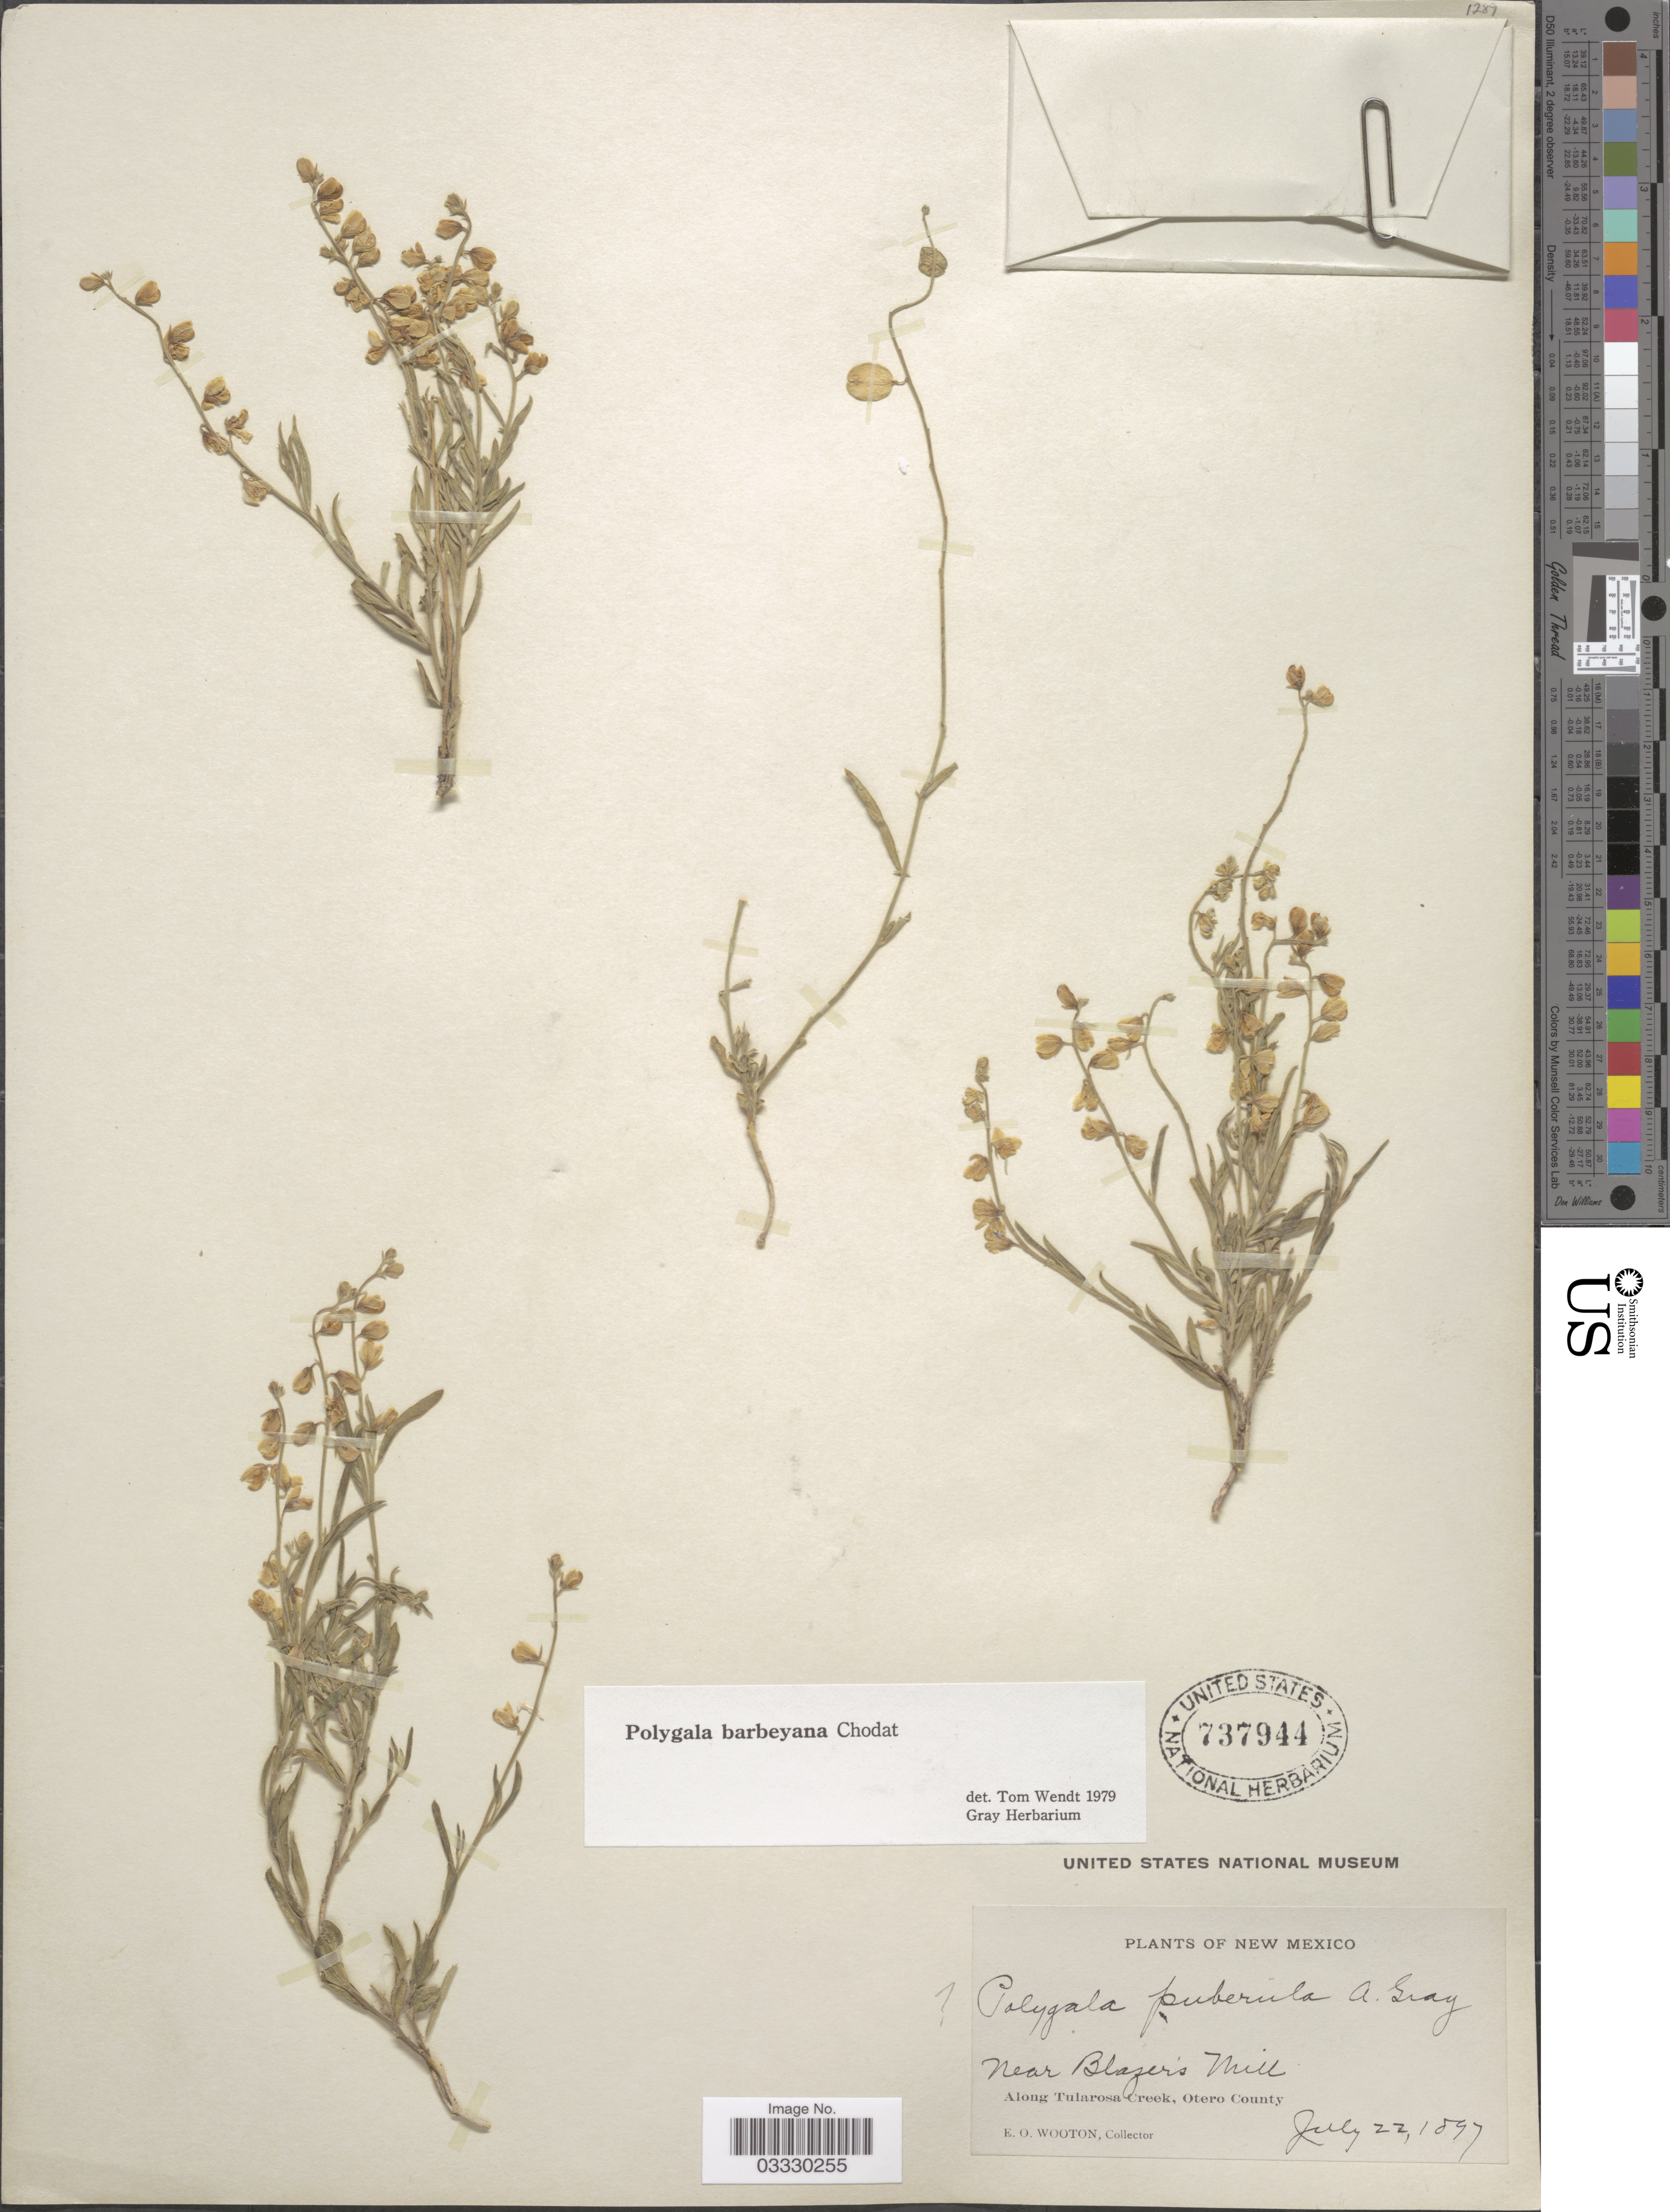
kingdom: Plantae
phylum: Tracheophyta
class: Magnoliopsida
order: Fabales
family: Polygalaceae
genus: Hebecarpa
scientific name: Hebecarpa barbeyana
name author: (Chodat) J.R. Abbott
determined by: Strong, Mark T., (BOT), Smithsonian Institution - National Museum of Natural History (UNITED STATES)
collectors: E. O. Wooton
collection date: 1897-07-22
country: United States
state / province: New Mexico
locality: Near Blazer's Mill. Along Tularosa Creek, Otero County.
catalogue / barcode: US 737944